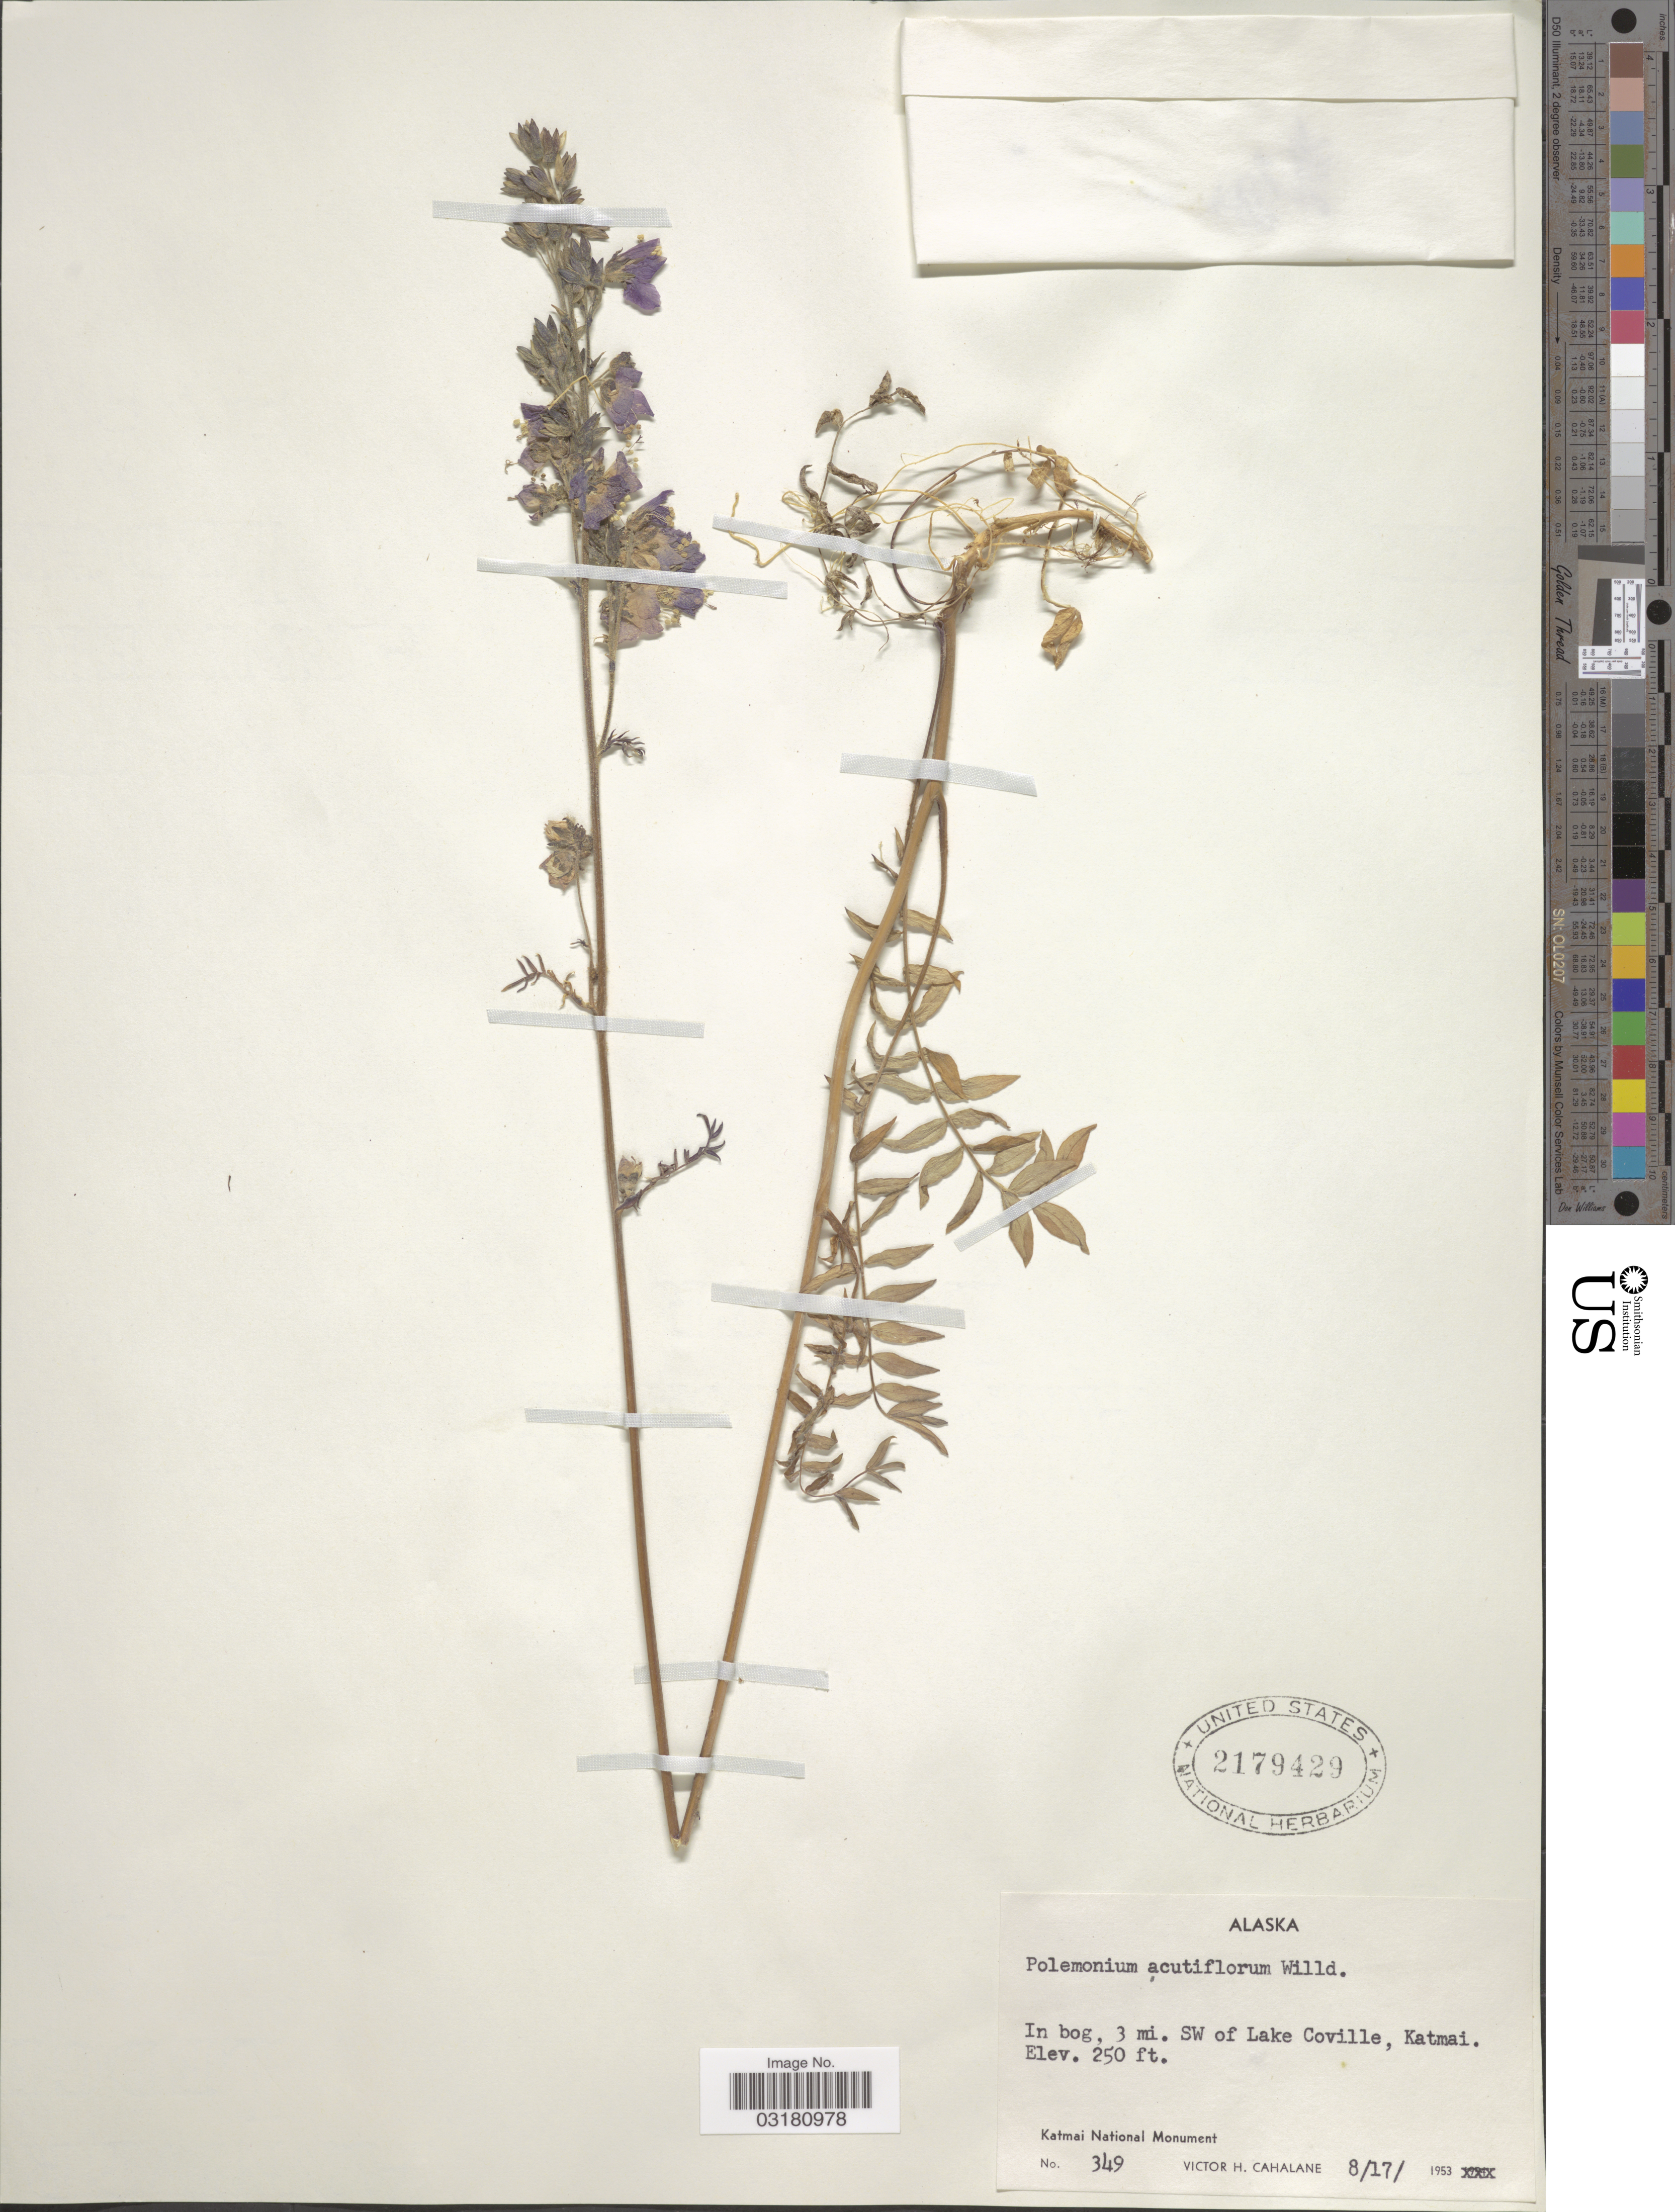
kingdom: Plantae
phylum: Tracheophyta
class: Magnoliopsida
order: Ericales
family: Polemoniaceae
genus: Polemonium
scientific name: Polemonium caeruleum var. villosum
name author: (Rudolph ex Georgi) Brand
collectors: V. Cahalane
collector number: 347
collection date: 1953-08-17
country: United States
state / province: Alaska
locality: In bog, 3 mi. SW of Lake Coville, Katmai. Katmai National Monument.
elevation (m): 76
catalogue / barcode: US 2179429